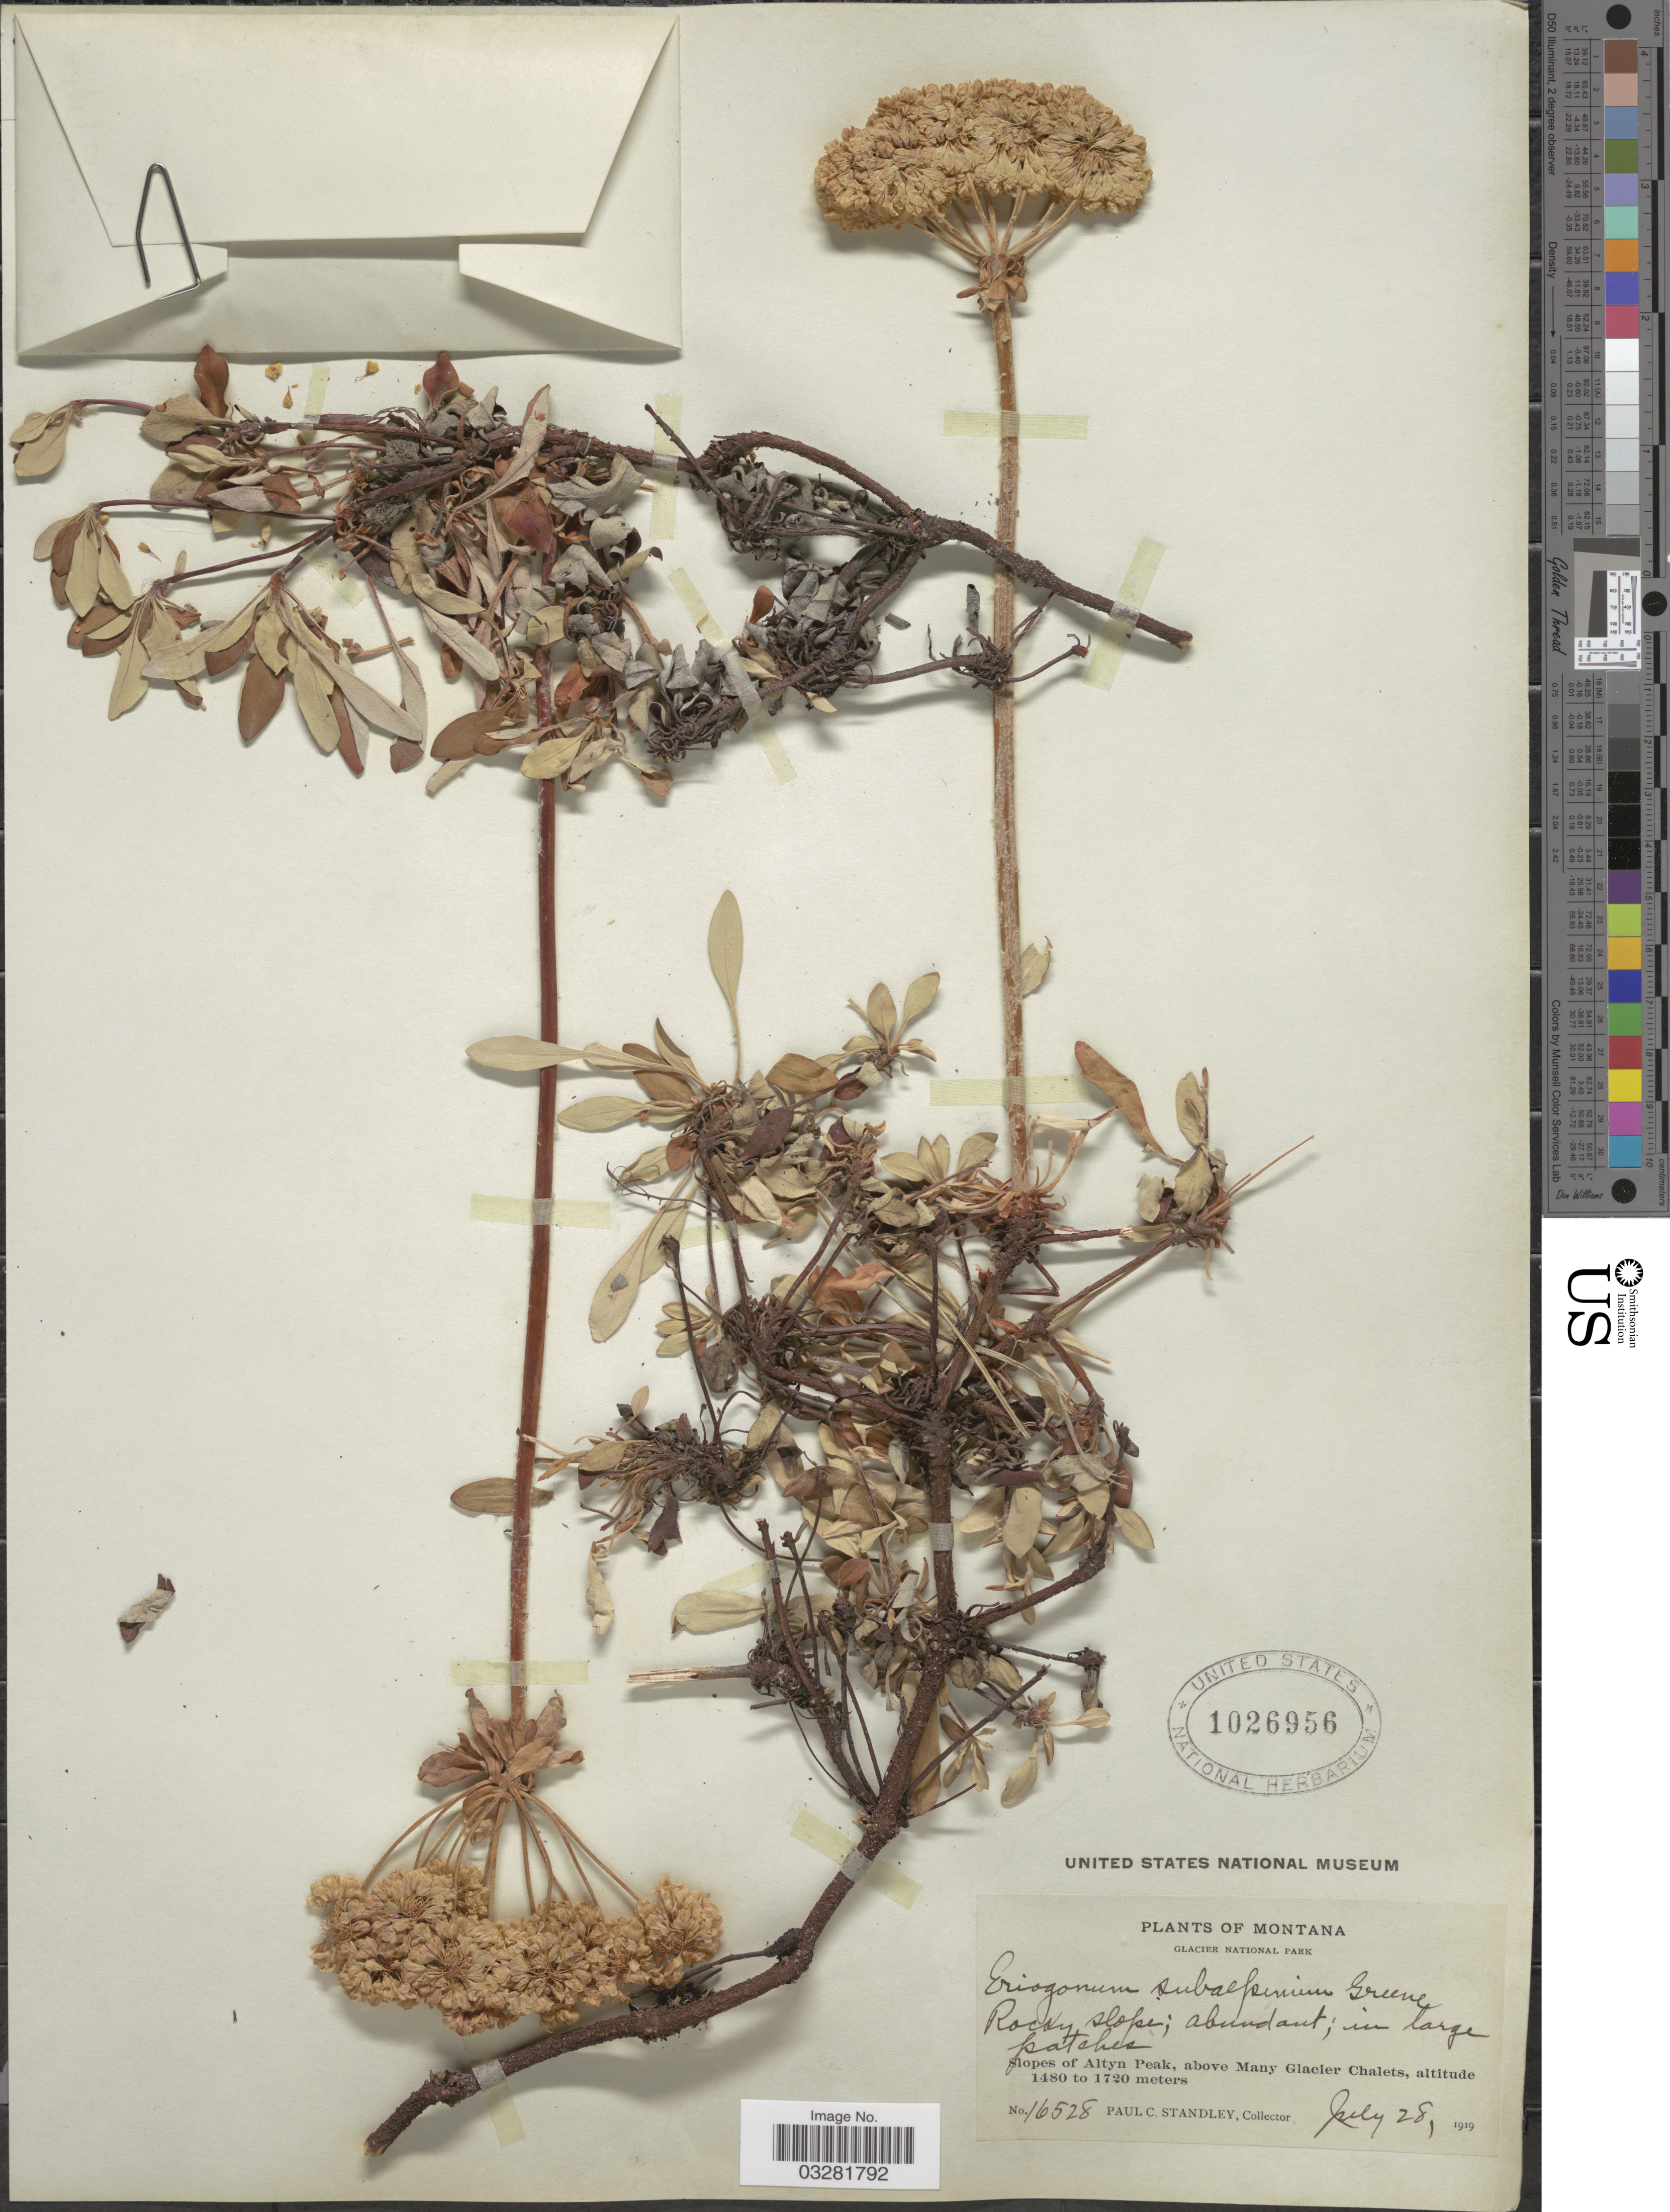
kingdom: Plantae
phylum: Tracheophyta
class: Magnoliopsida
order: Caryophyllales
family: Polygonaceae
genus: Eriogonum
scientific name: Eriogonum umbellatum var. subalpinum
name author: M.E. Jones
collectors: P. C. Standley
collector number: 16528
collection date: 1919-07-28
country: United States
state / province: Montana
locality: Slopes of Altyn Peak, above Many Glacier Chalets.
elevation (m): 1480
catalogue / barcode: US 1026956